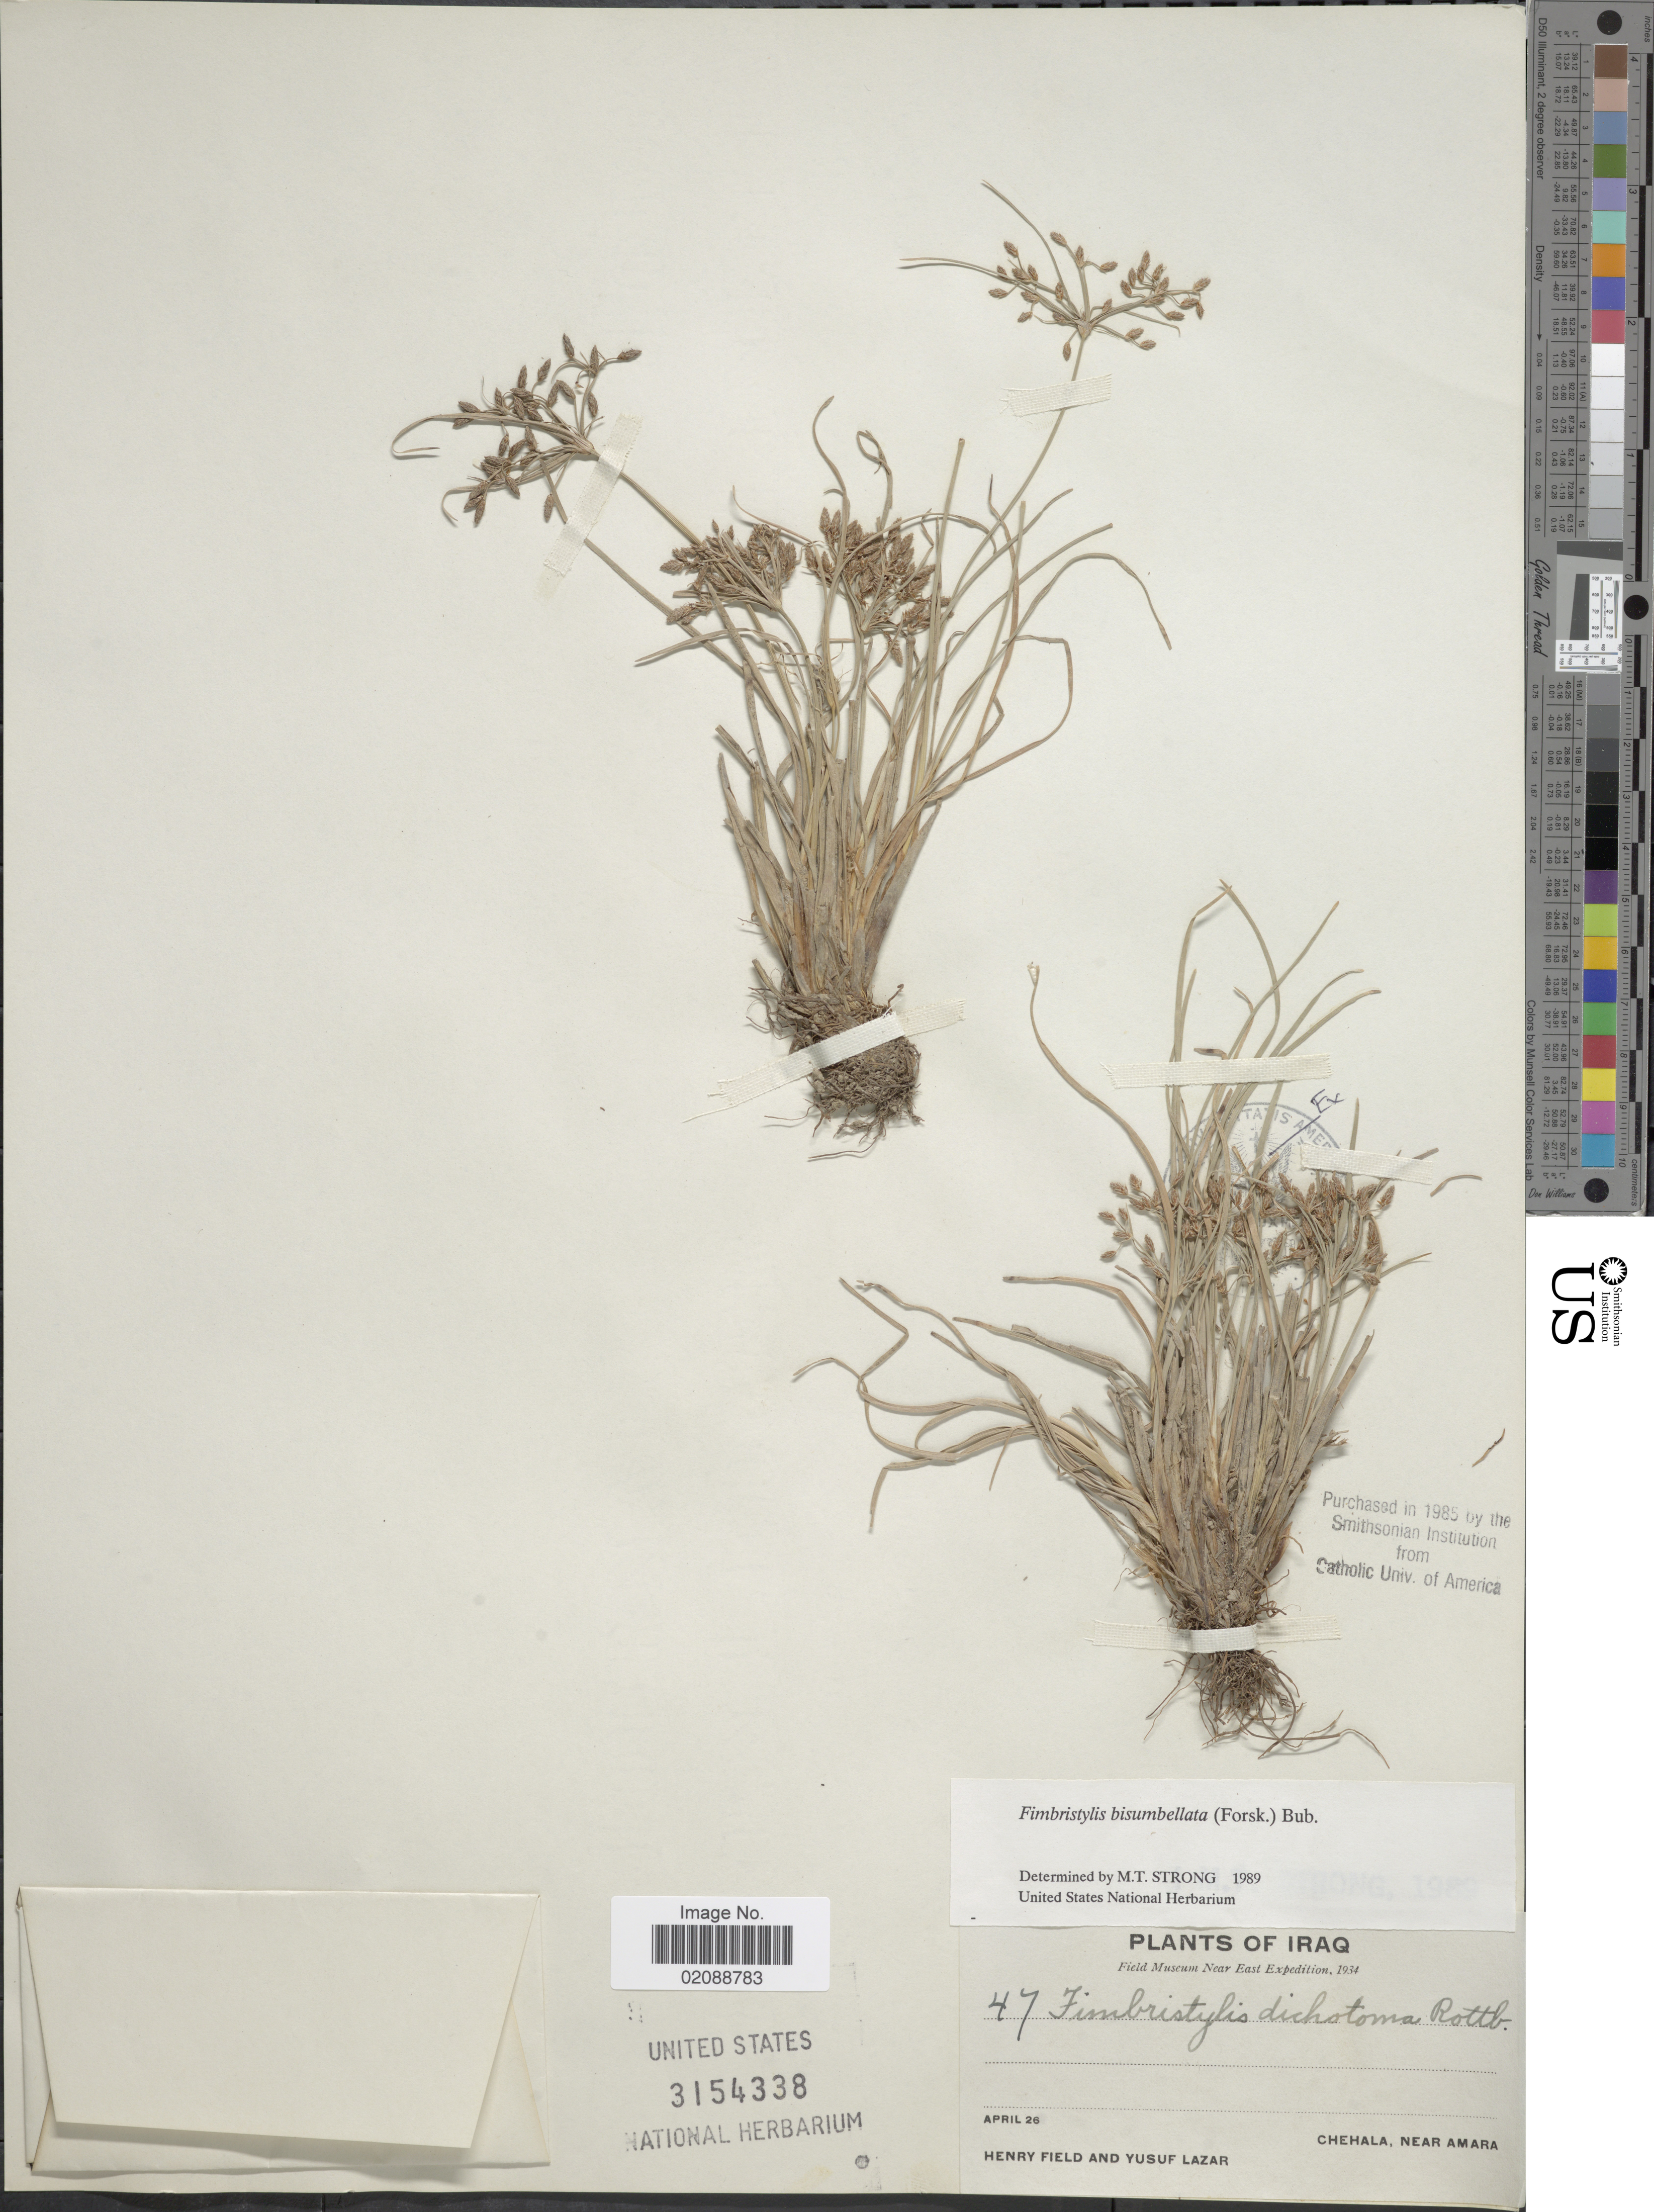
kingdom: Plantae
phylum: Tracheophyta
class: Liliopsida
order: Poales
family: Cyperaceae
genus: Fimbristylis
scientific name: Fimbristylis bisumbellata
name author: (Forssk.) Bubani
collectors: H. Field & Y. Lazar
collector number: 47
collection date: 1934-04-26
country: Iraq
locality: Chehala, near Amara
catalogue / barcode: US 3154338